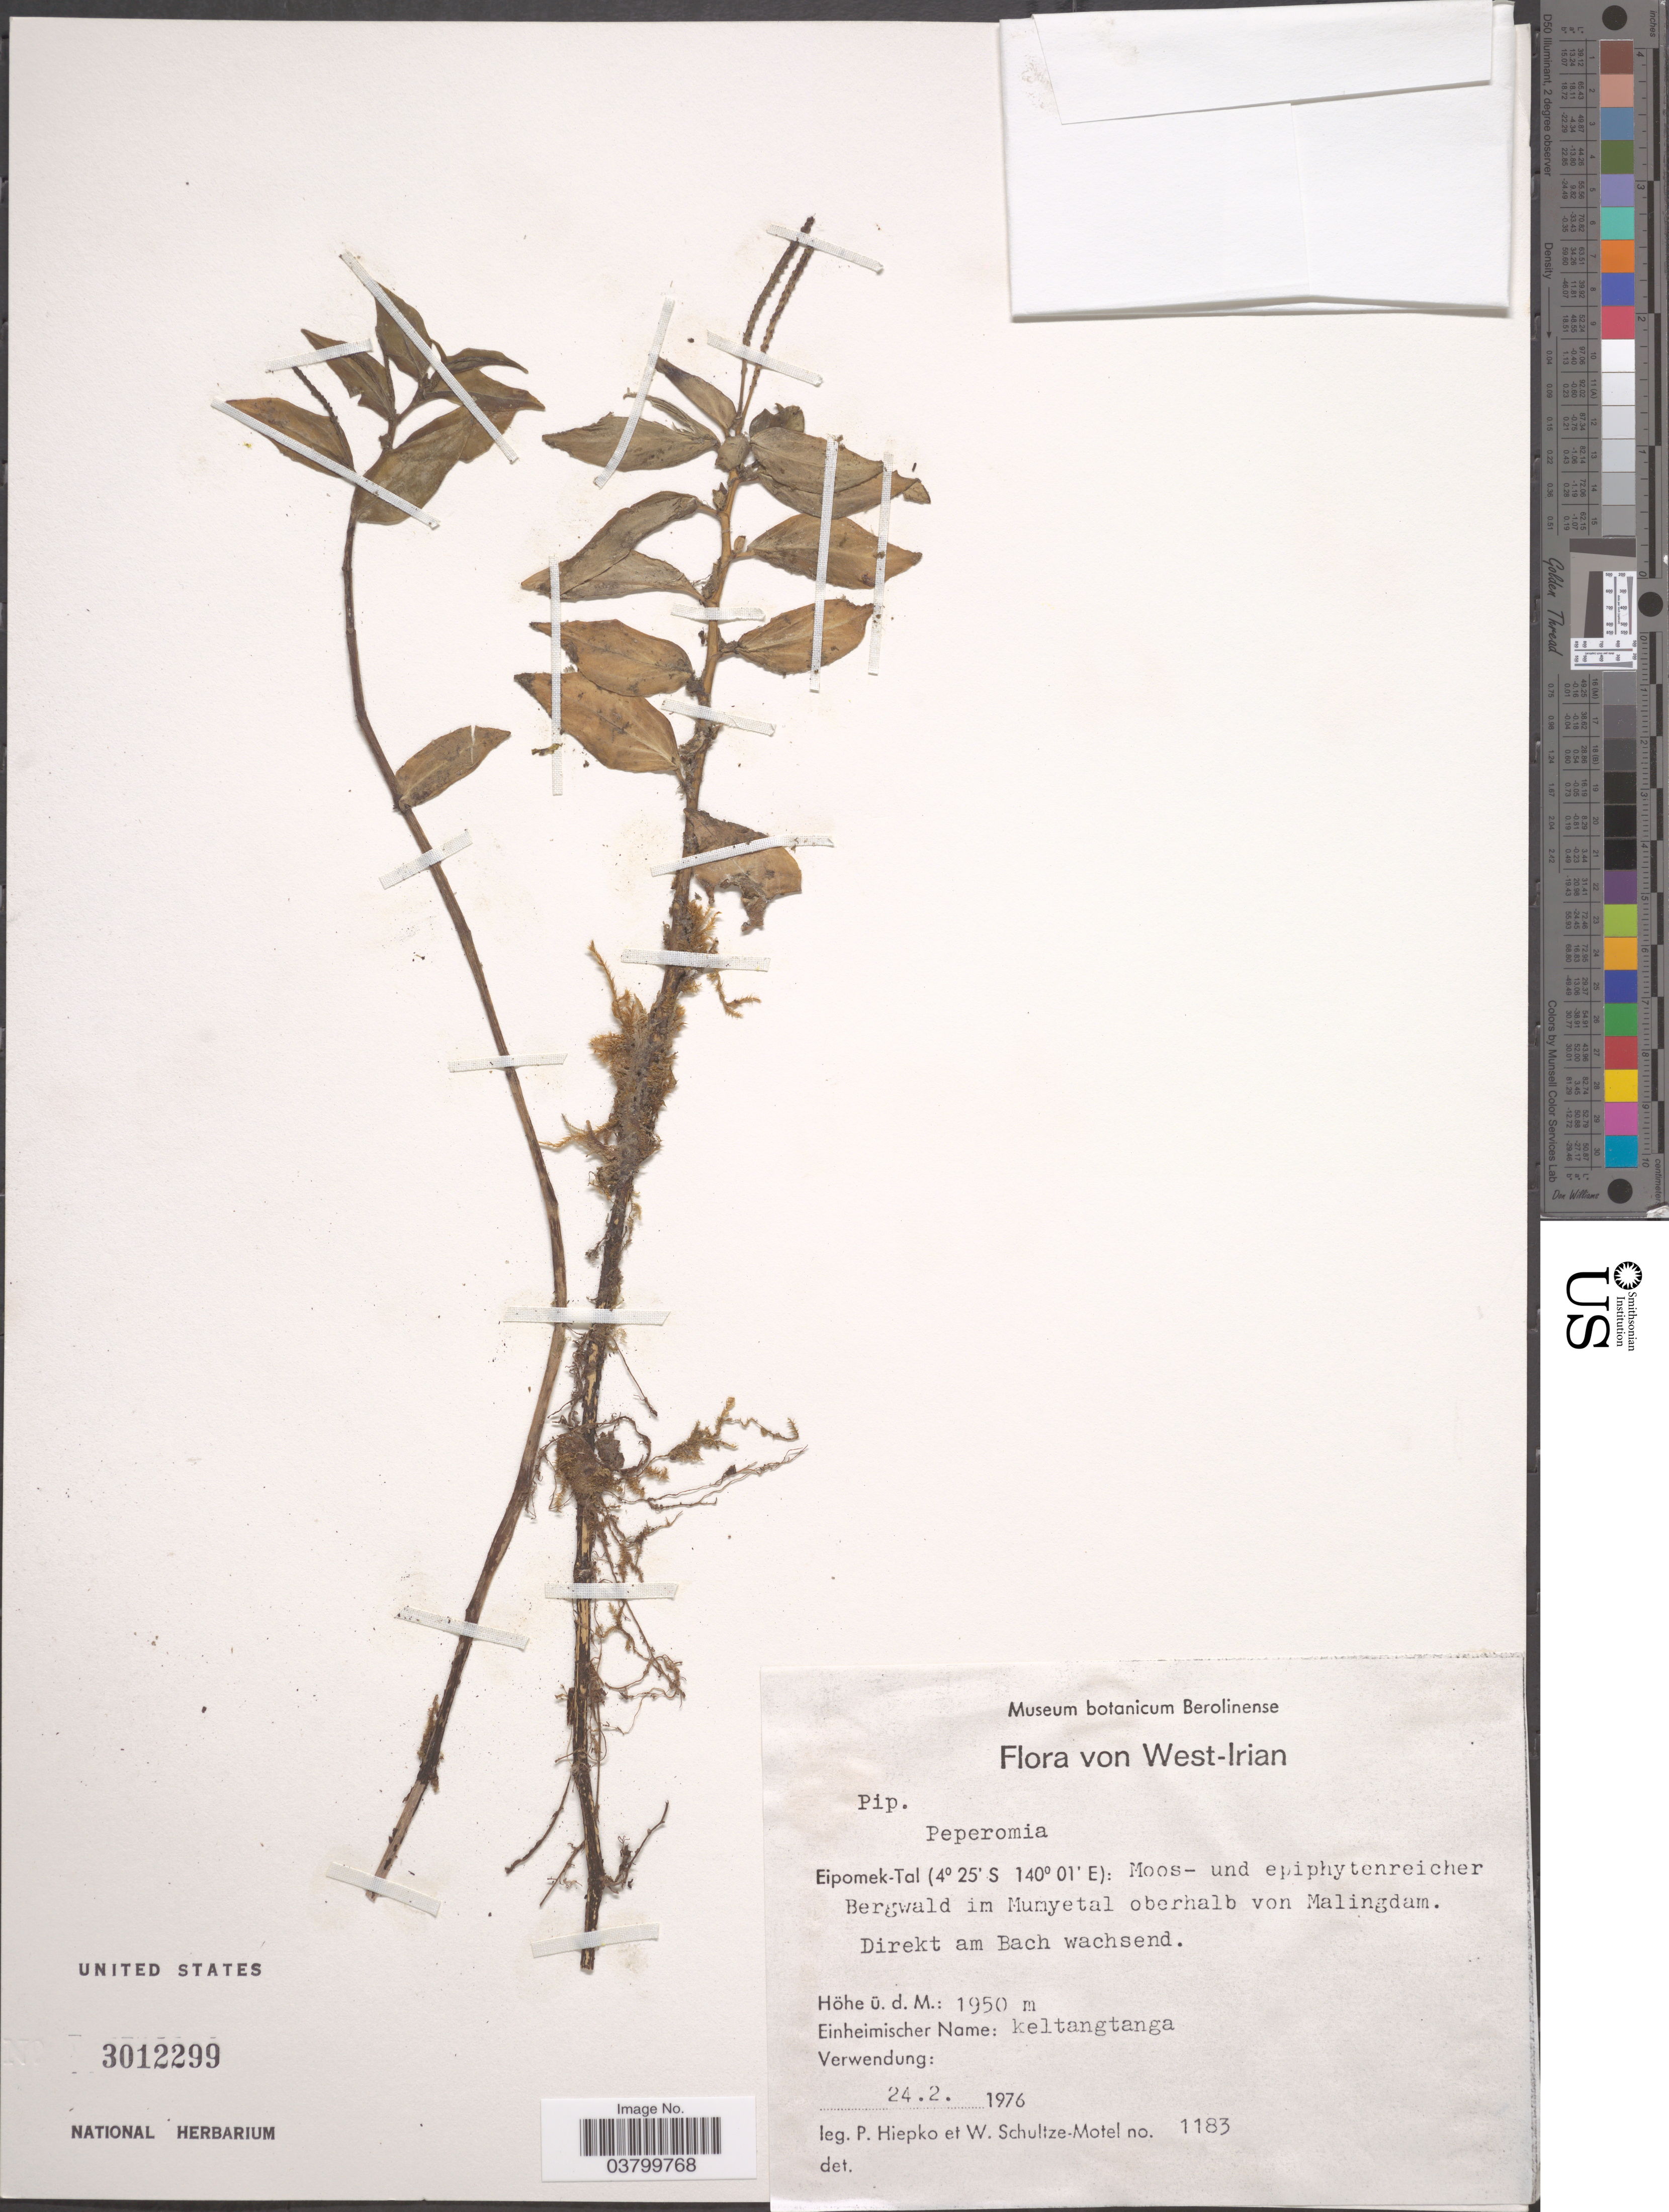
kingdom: Plantae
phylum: Tracheophyta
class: Magnoliopsida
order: Piperales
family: Piperaceae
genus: Peperomia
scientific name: Peperomia sp.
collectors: P. H. Hiepko & W. Schultze-Motel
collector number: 1183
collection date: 1976-02-24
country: Indonesia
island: New Guinea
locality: West-Irian. Eipomek-Tal: Moos- und epiphytenreicher Bergwald im Mumyetal oberhalb von Malingdam. Direkt am Bach wachsend.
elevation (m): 1950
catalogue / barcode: US 3012299